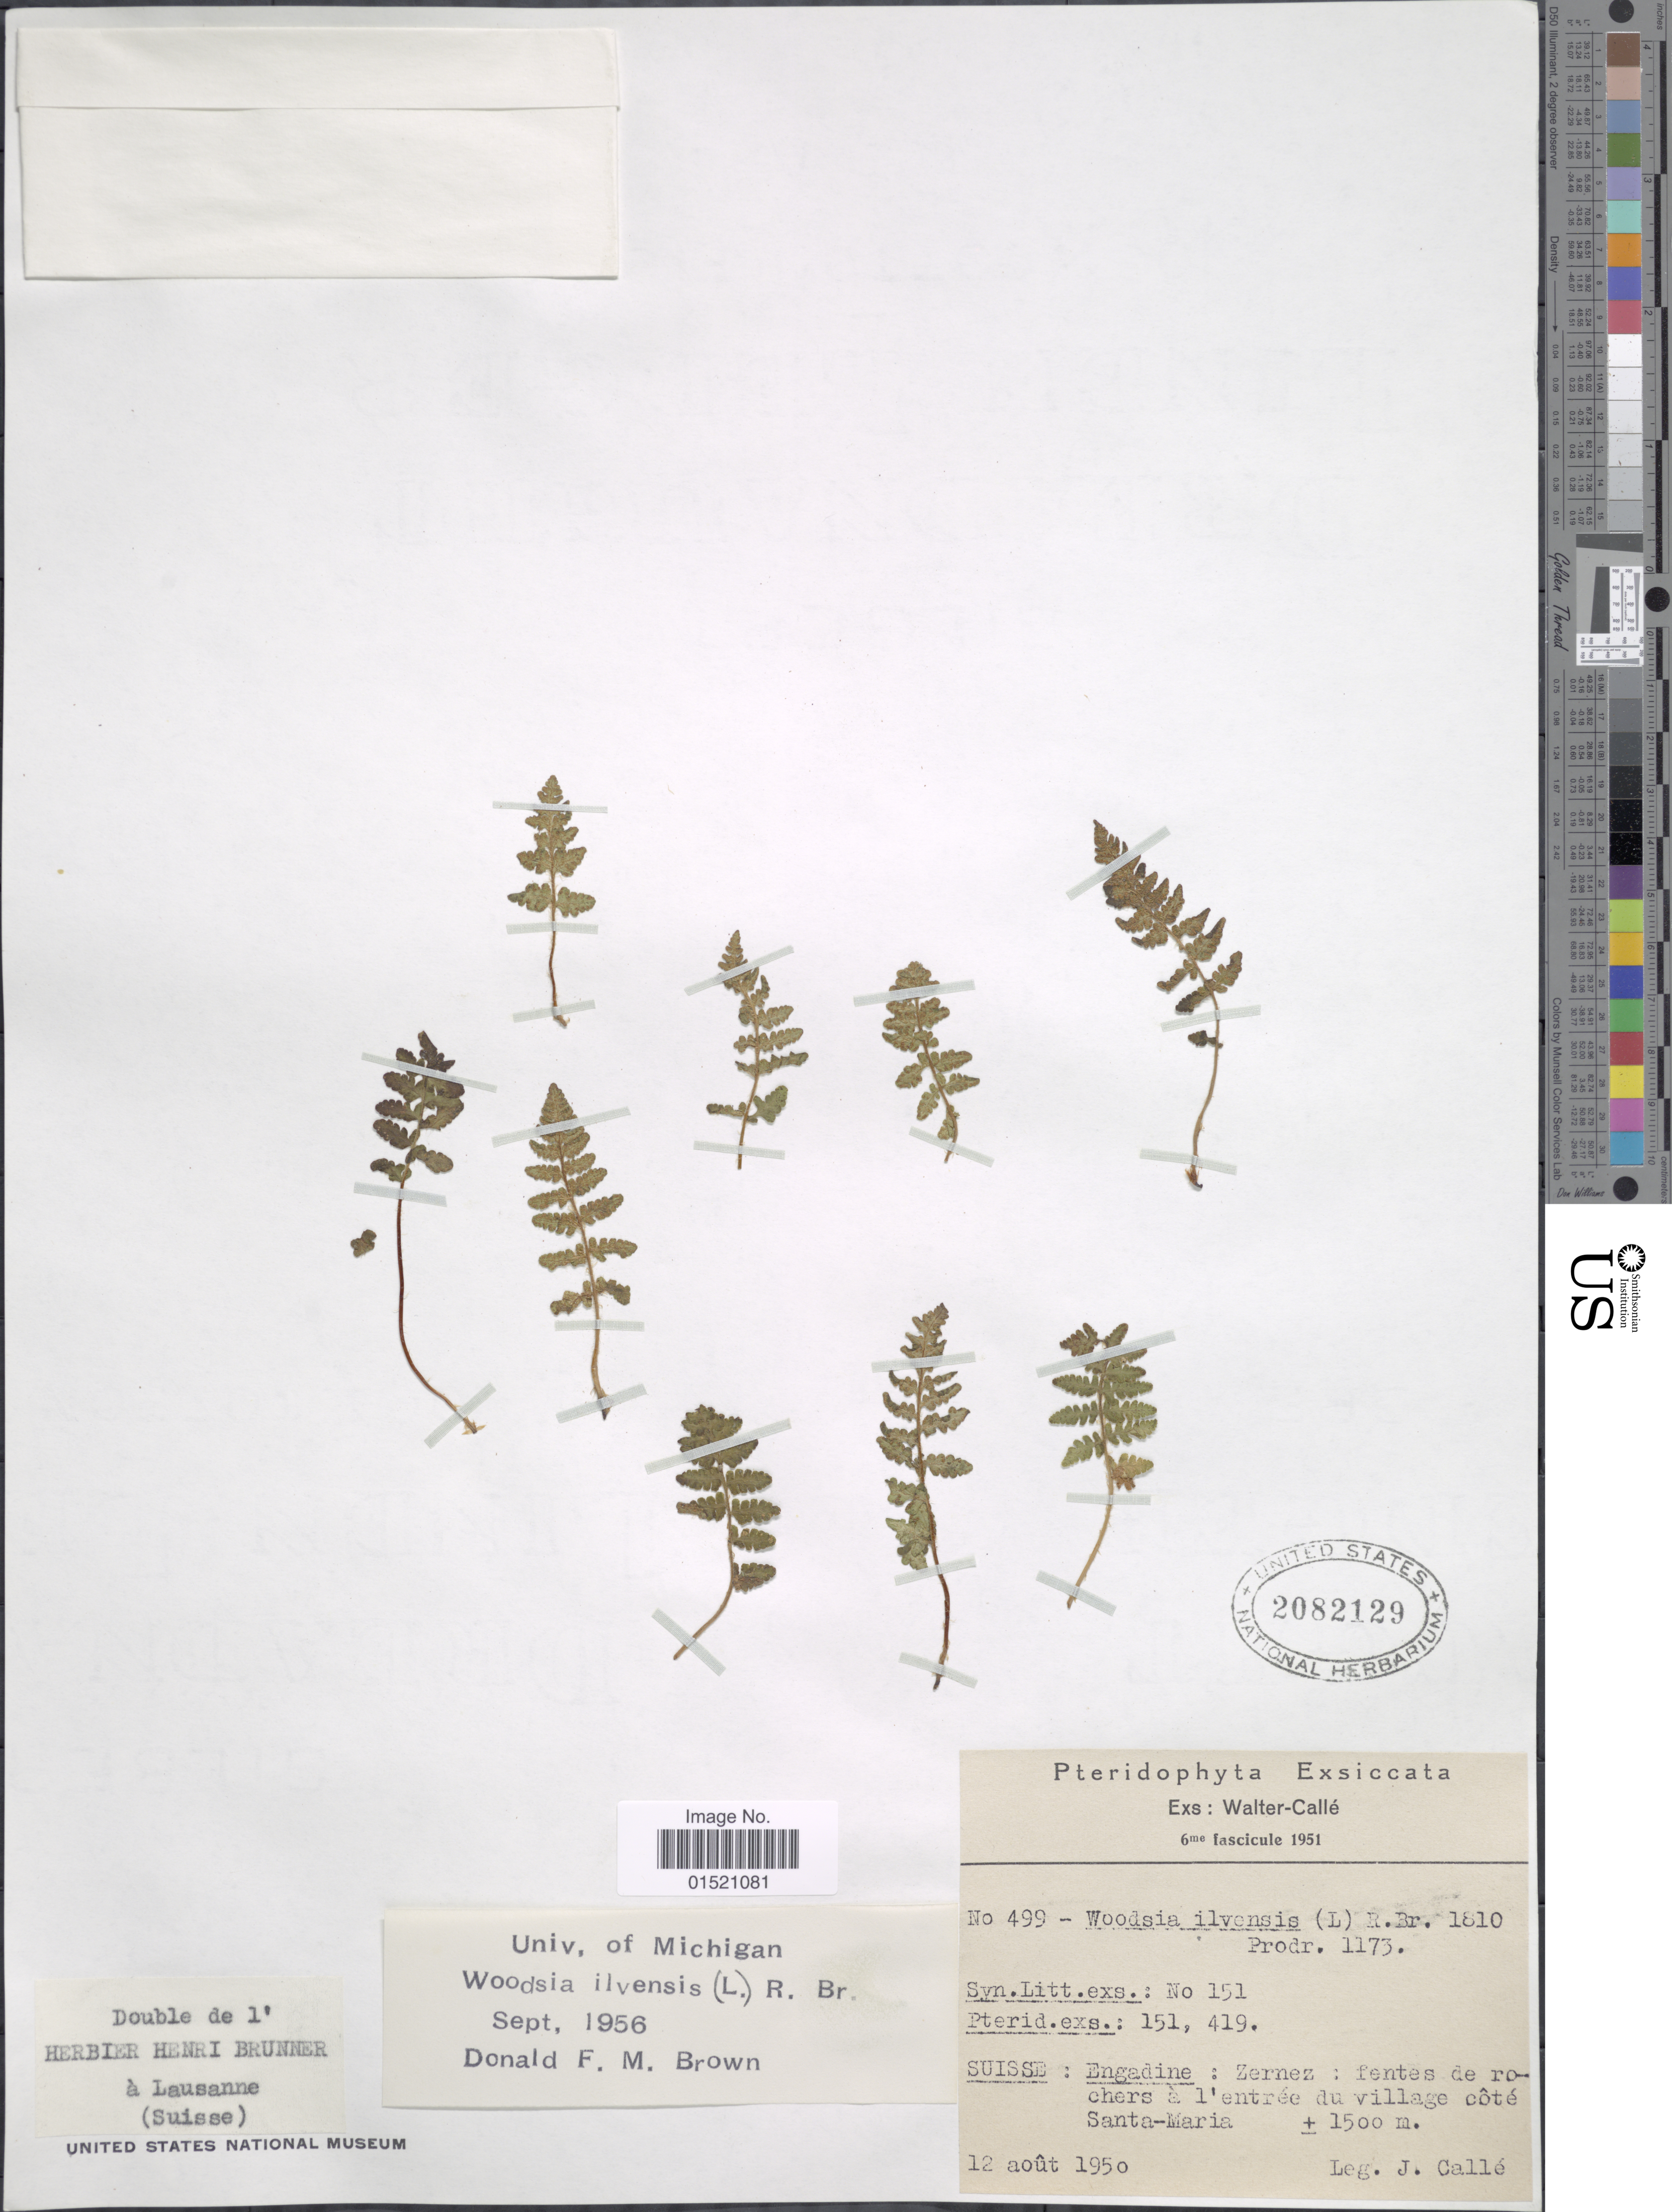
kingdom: Plantae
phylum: Tracheophyta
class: Polypodiopsida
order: Polypodiales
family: Woodsiaceae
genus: Woodsia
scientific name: Woodsia ilvensis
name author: (L.) R. Br.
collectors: Calle, J.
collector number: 499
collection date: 1950-08-12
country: Switzerland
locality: Engadine: Zernez: fentes de rochers à l'entree du village côté Santa-Maria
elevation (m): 1500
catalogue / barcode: US 2082129